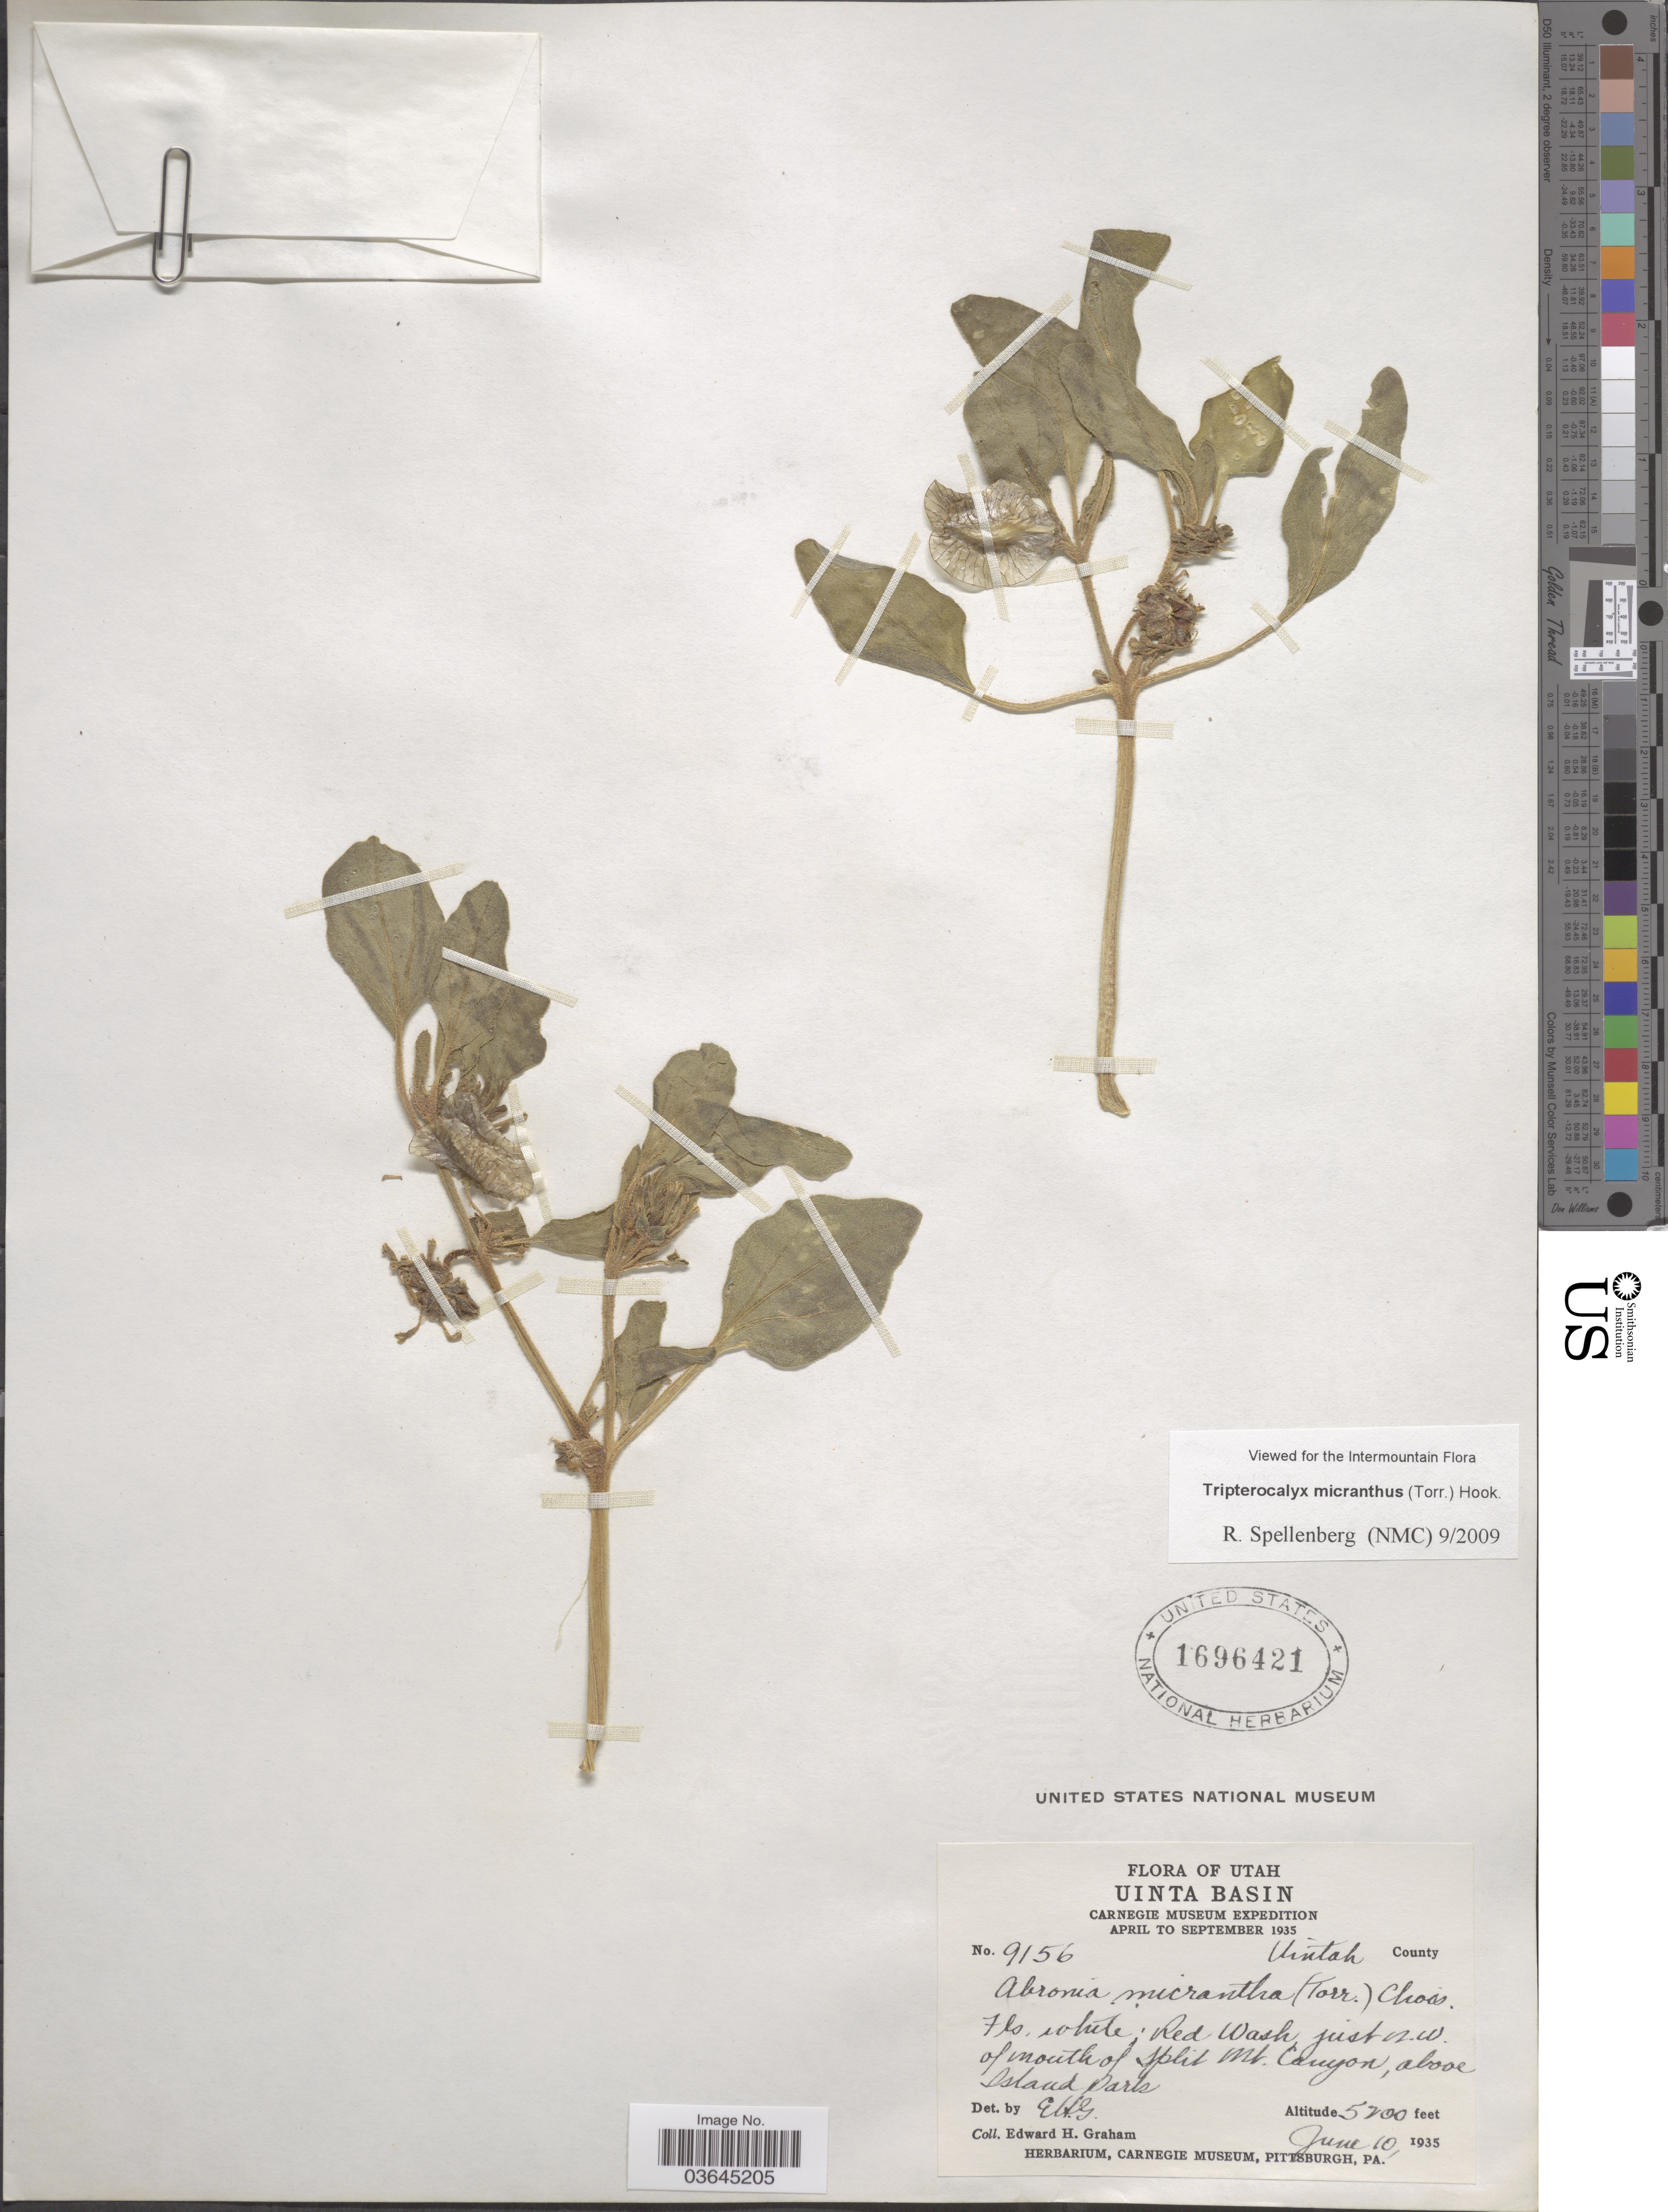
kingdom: Plantae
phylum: Tracheophyta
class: Magnoliopsida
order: Caryophyllales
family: Nyctaginaceae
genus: Tripterocalyx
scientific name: Tripterocalyx micranthus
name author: (Torr.) Hook.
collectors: E. H. Graham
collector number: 9156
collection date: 1935-06-10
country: United States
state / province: Utah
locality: Uinta Basin. Uintah County. Red Wash, just n.w. of mouth of Split Mt. Canyon, above Island Park.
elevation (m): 1585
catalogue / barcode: US 1696421